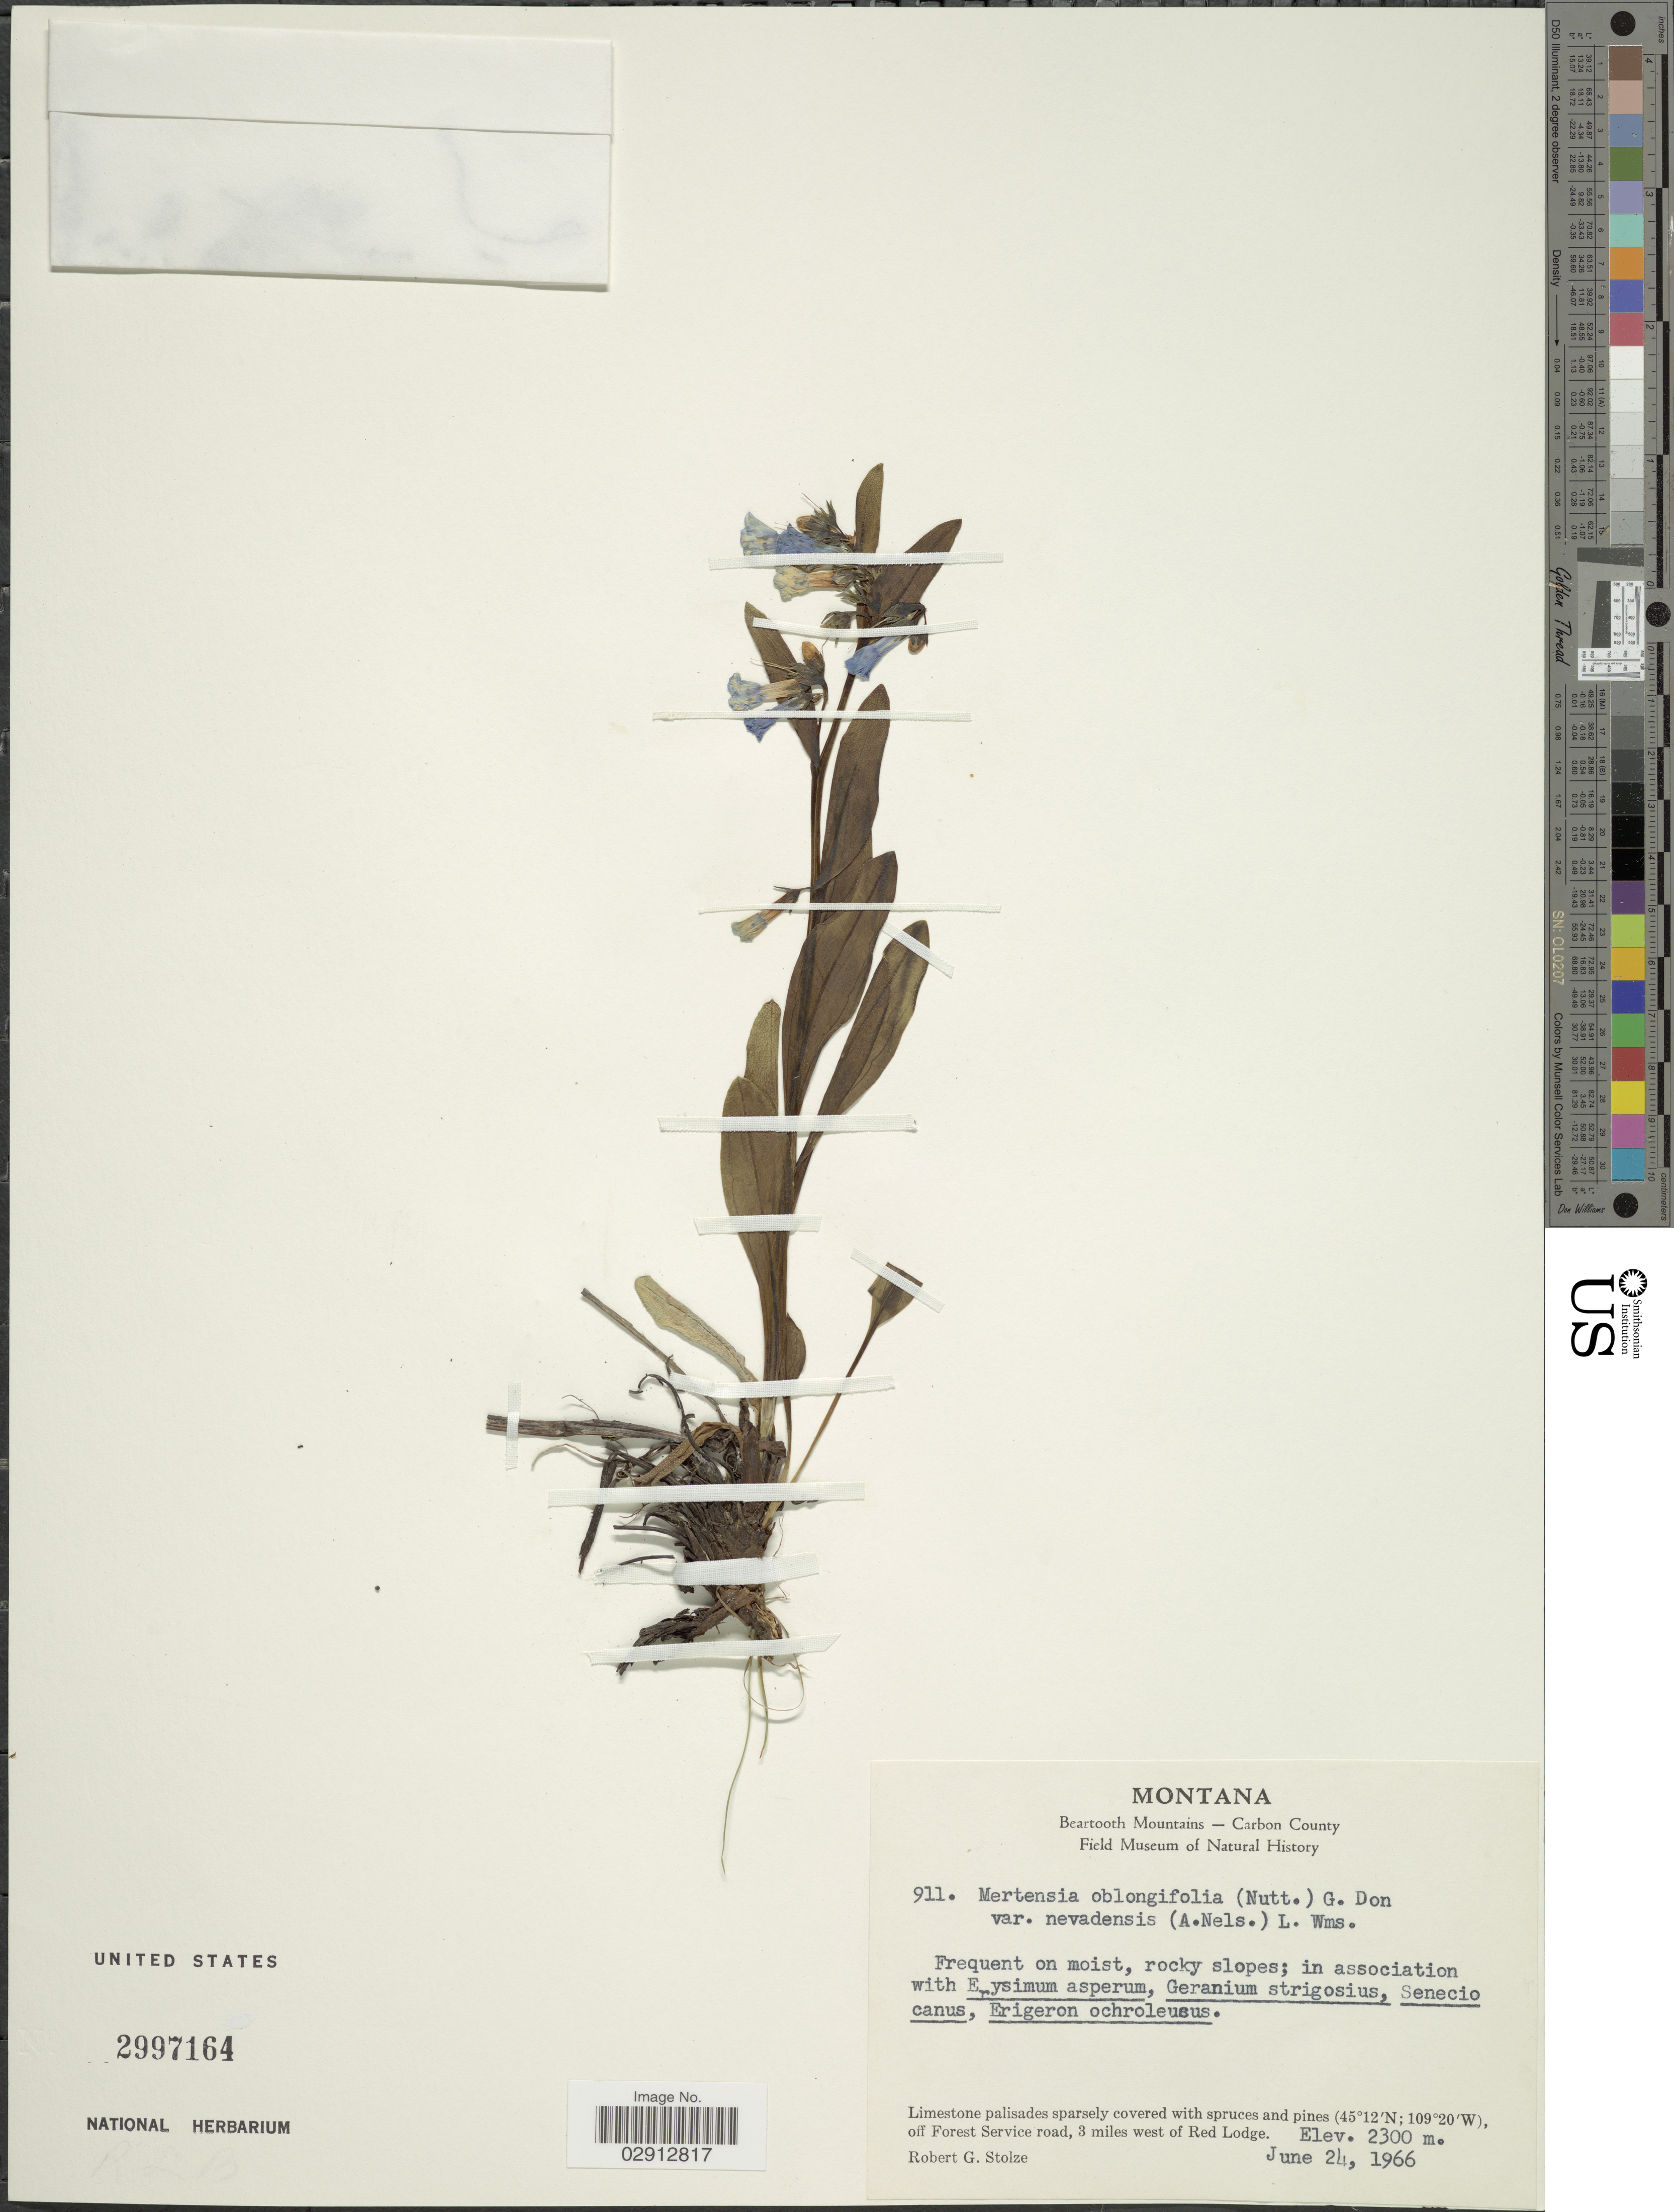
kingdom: Plantae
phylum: Tracheophyta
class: Magnoliopsida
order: Boraginales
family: Boraginaceae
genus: Mertensia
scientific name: Mertensia oblongifolia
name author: (Nutt.) G. Don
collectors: R. G. Stolze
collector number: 911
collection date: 1966-06-24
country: United States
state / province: Montana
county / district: Carbon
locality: Beartooth Mountains. Off Forest Service road 3 miles west of Red Lodge.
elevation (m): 2300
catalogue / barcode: US 2997164